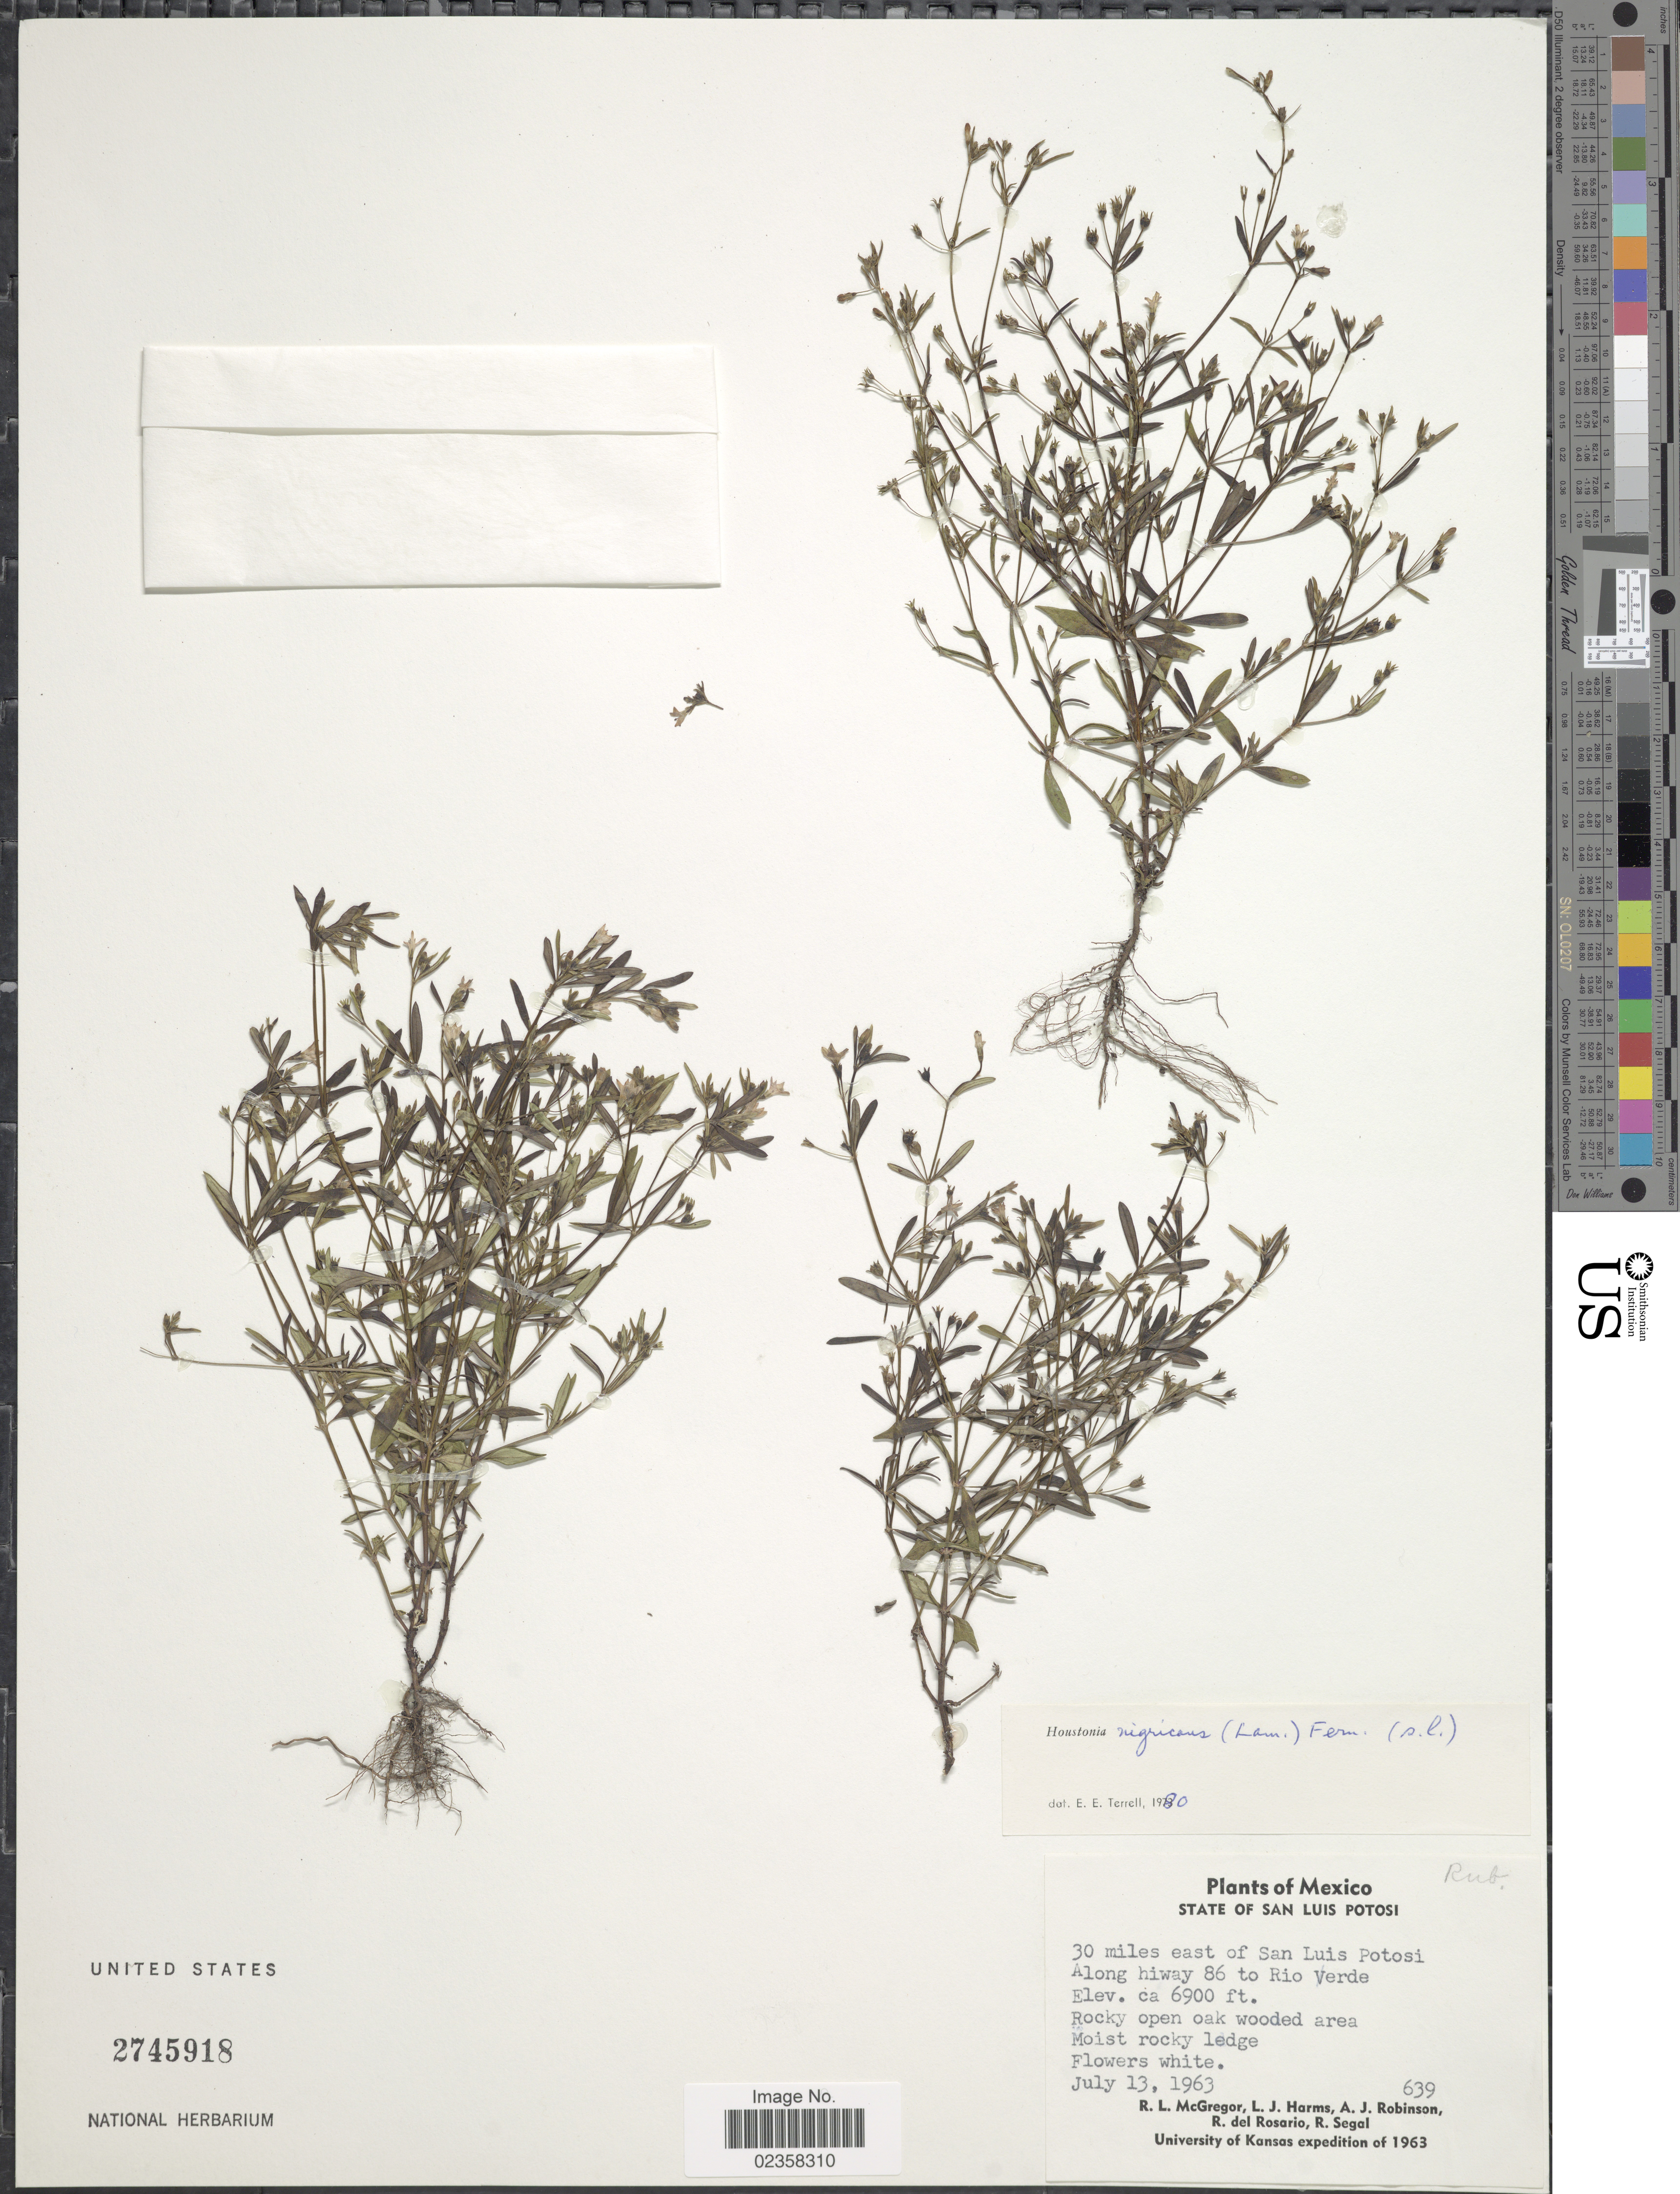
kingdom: Plantae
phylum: Tracheophyta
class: Magnoliopsida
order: Gentianales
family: Rubiaceae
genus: Houstonia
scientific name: Houstonia nigricans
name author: (Lam.) Fernald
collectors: R. McGregor, L. Harms, A. J. Robinson, R. del Rosario & R. Segal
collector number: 639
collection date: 1963-07-13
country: Mexico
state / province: San Luis Potosí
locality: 30 miles east of San Luis Potosi, Along hiway 86 on way to Rio Verde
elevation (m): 2103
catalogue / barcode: US 2745918